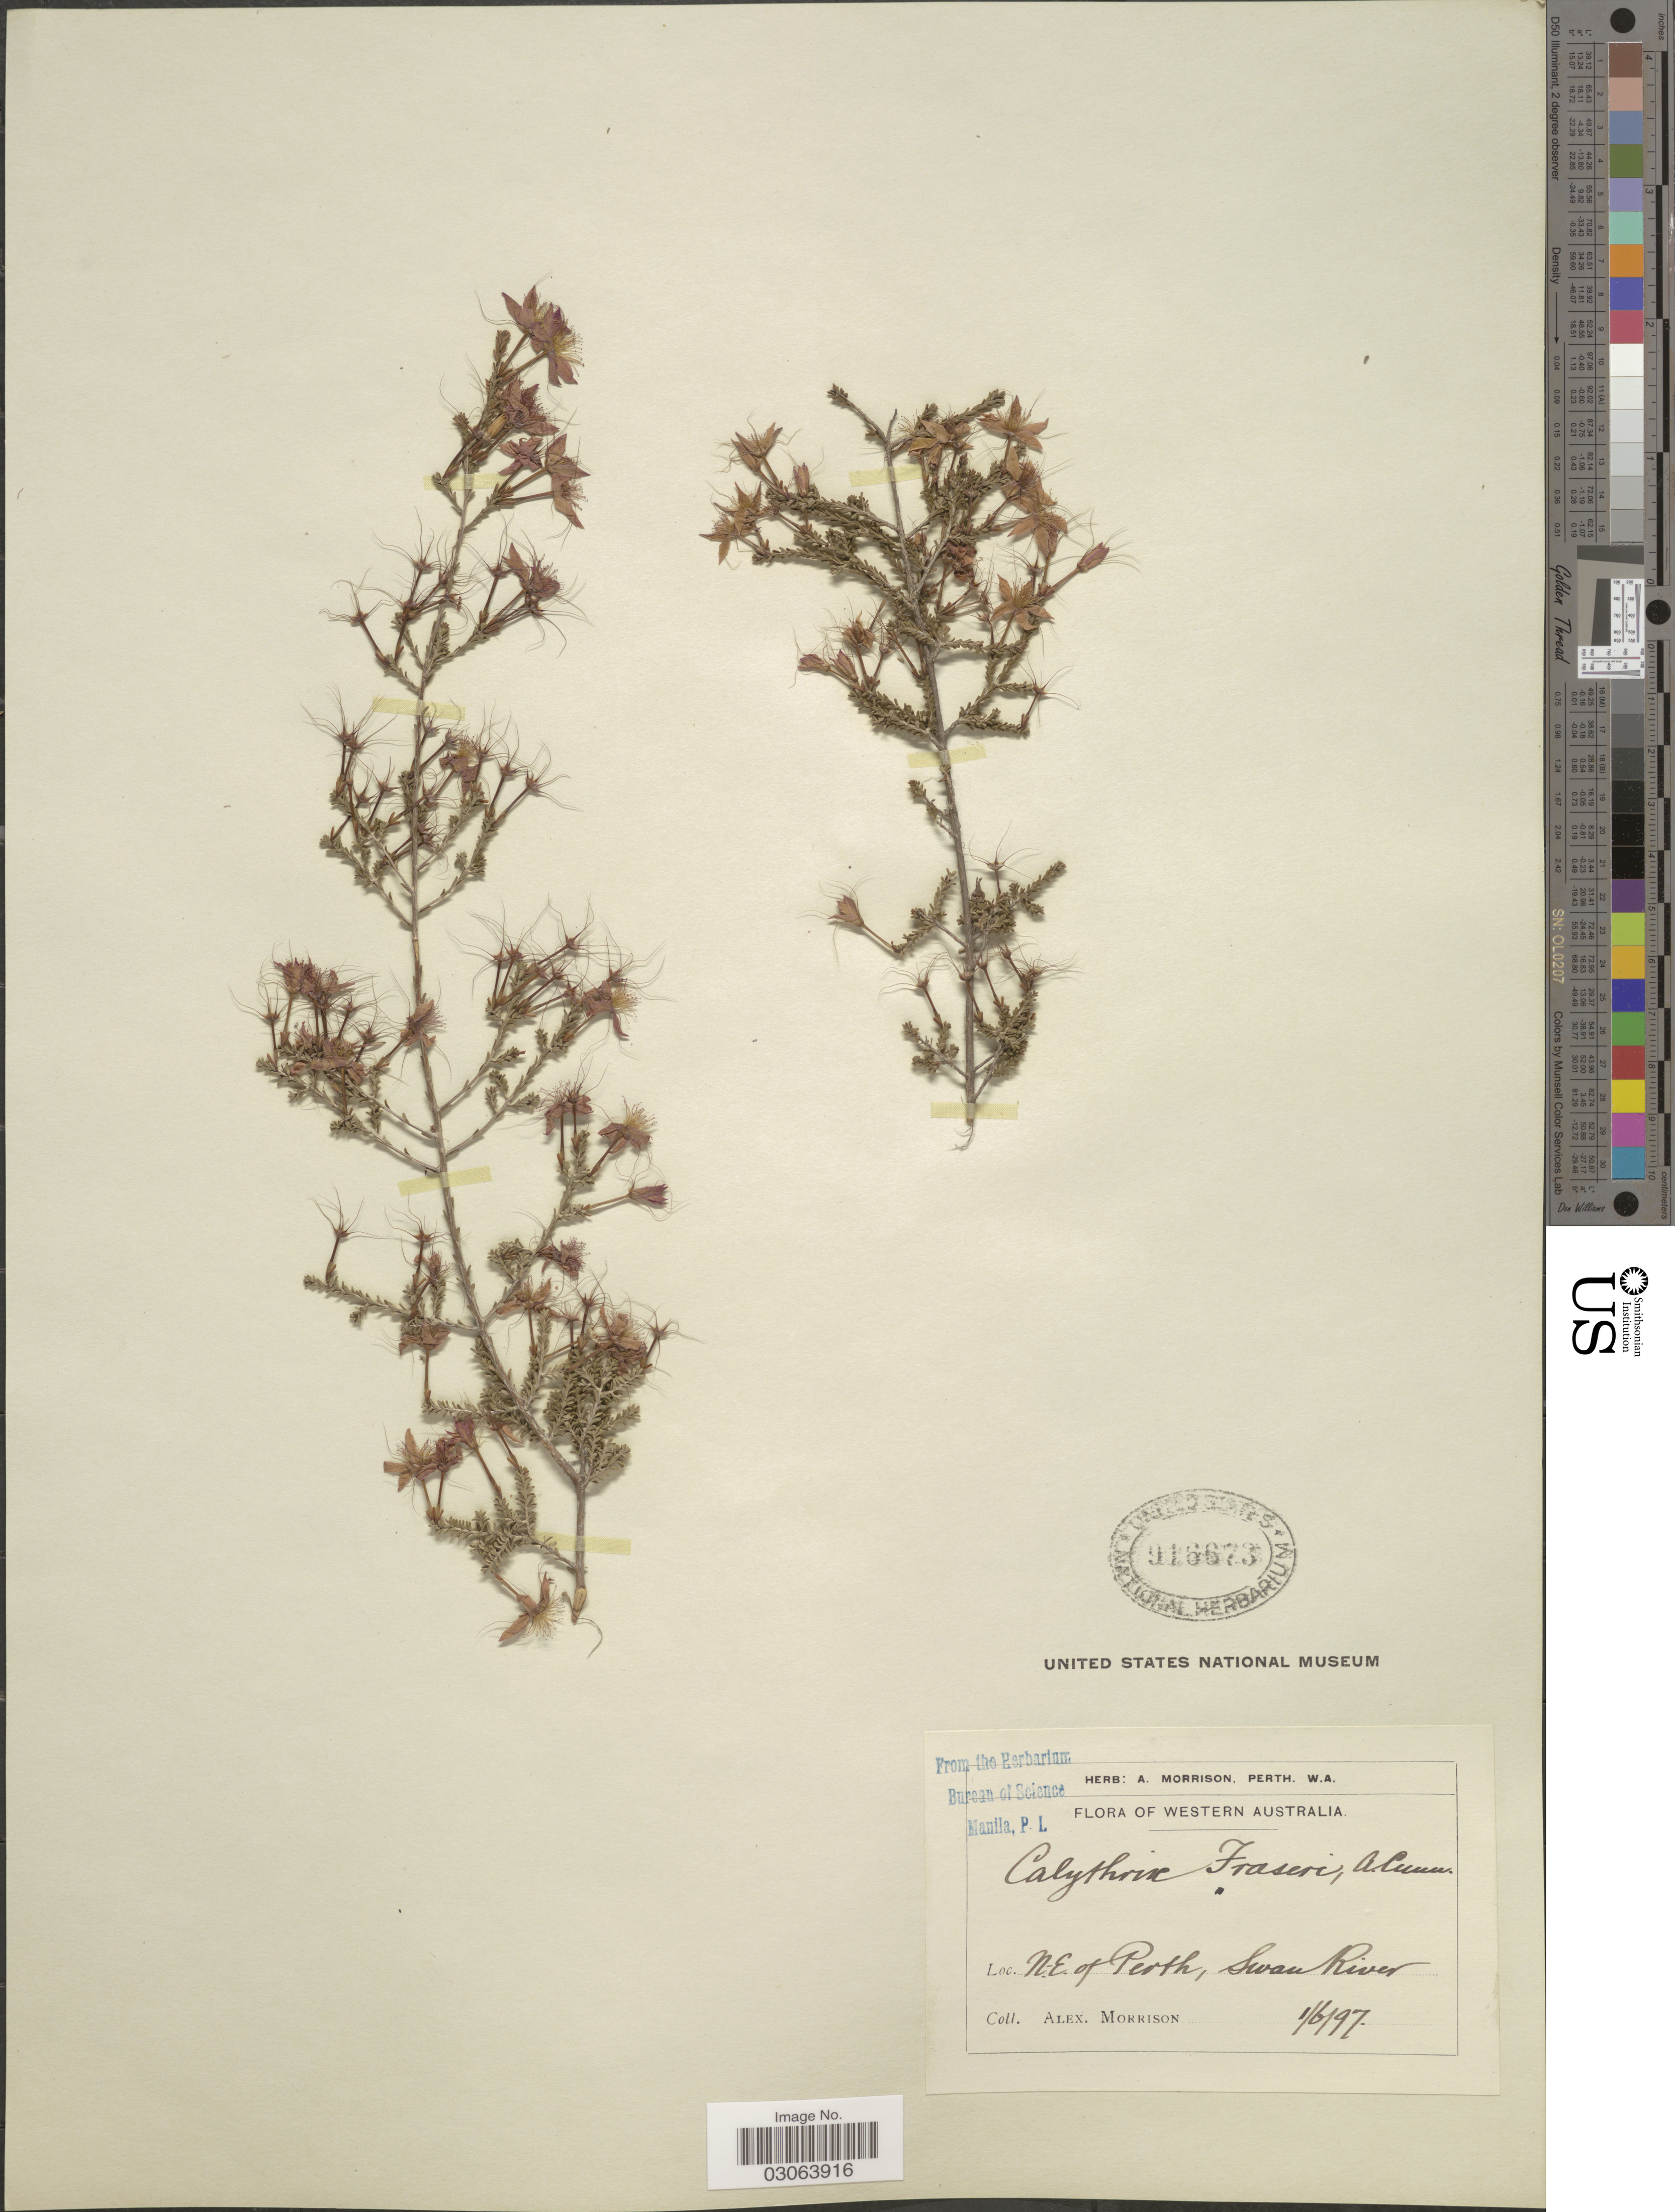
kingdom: Plantae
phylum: Tracheophyta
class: Magnoliopsida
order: Myrtales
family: Myrtaceae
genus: Calytrix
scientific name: Calytrix fraseri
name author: A. Cunn.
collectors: A. Morrison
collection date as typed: Transcribed d/m/y: 1/6/97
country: Australia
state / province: Western Australia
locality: N.E. of Perth, Swan River.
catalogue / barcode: US 916673